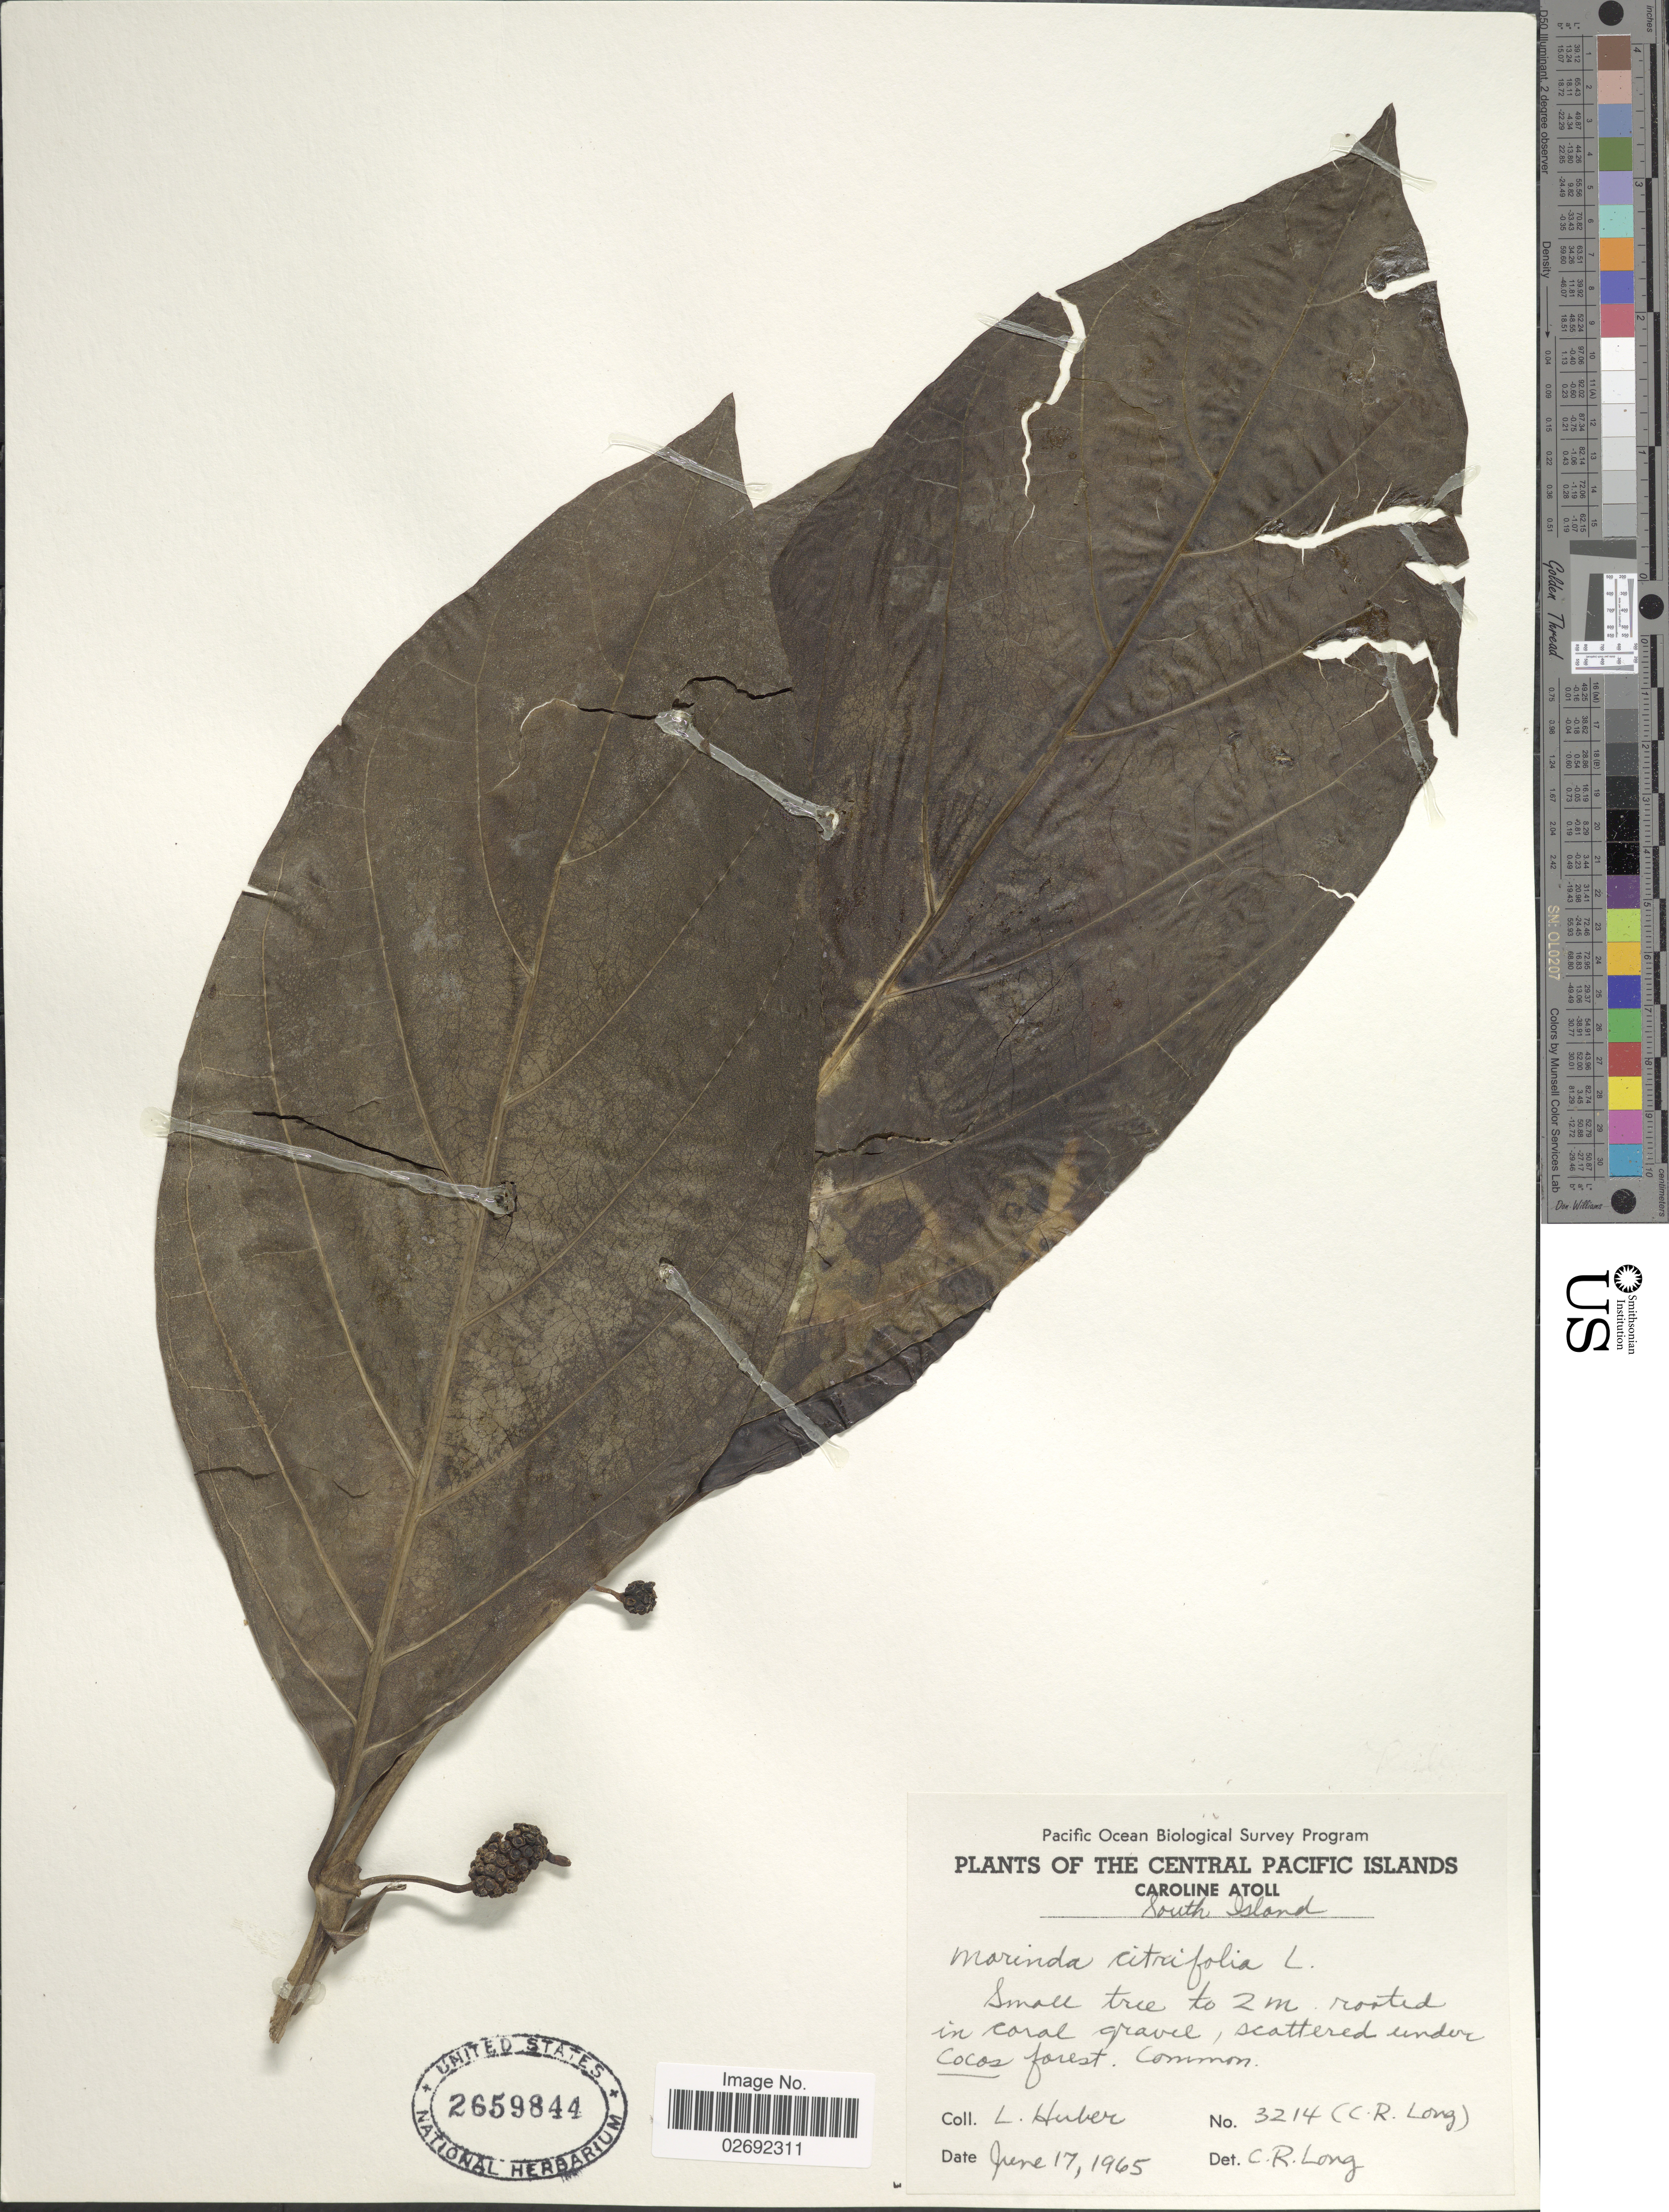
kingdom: Plantae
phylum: Tracheophyta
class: Magnoliopsida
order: Gentianales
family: Rubiaceae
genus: Morinda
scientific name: Morinda citrifolia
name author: L.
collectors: L. Huber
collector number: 3214 (C.R. Long)?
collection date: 1965-06-17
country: Kiribati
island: Caroline Atoll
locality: Central Pacific Islands. Caroline Atoll. South Island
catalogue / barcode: US 2659844